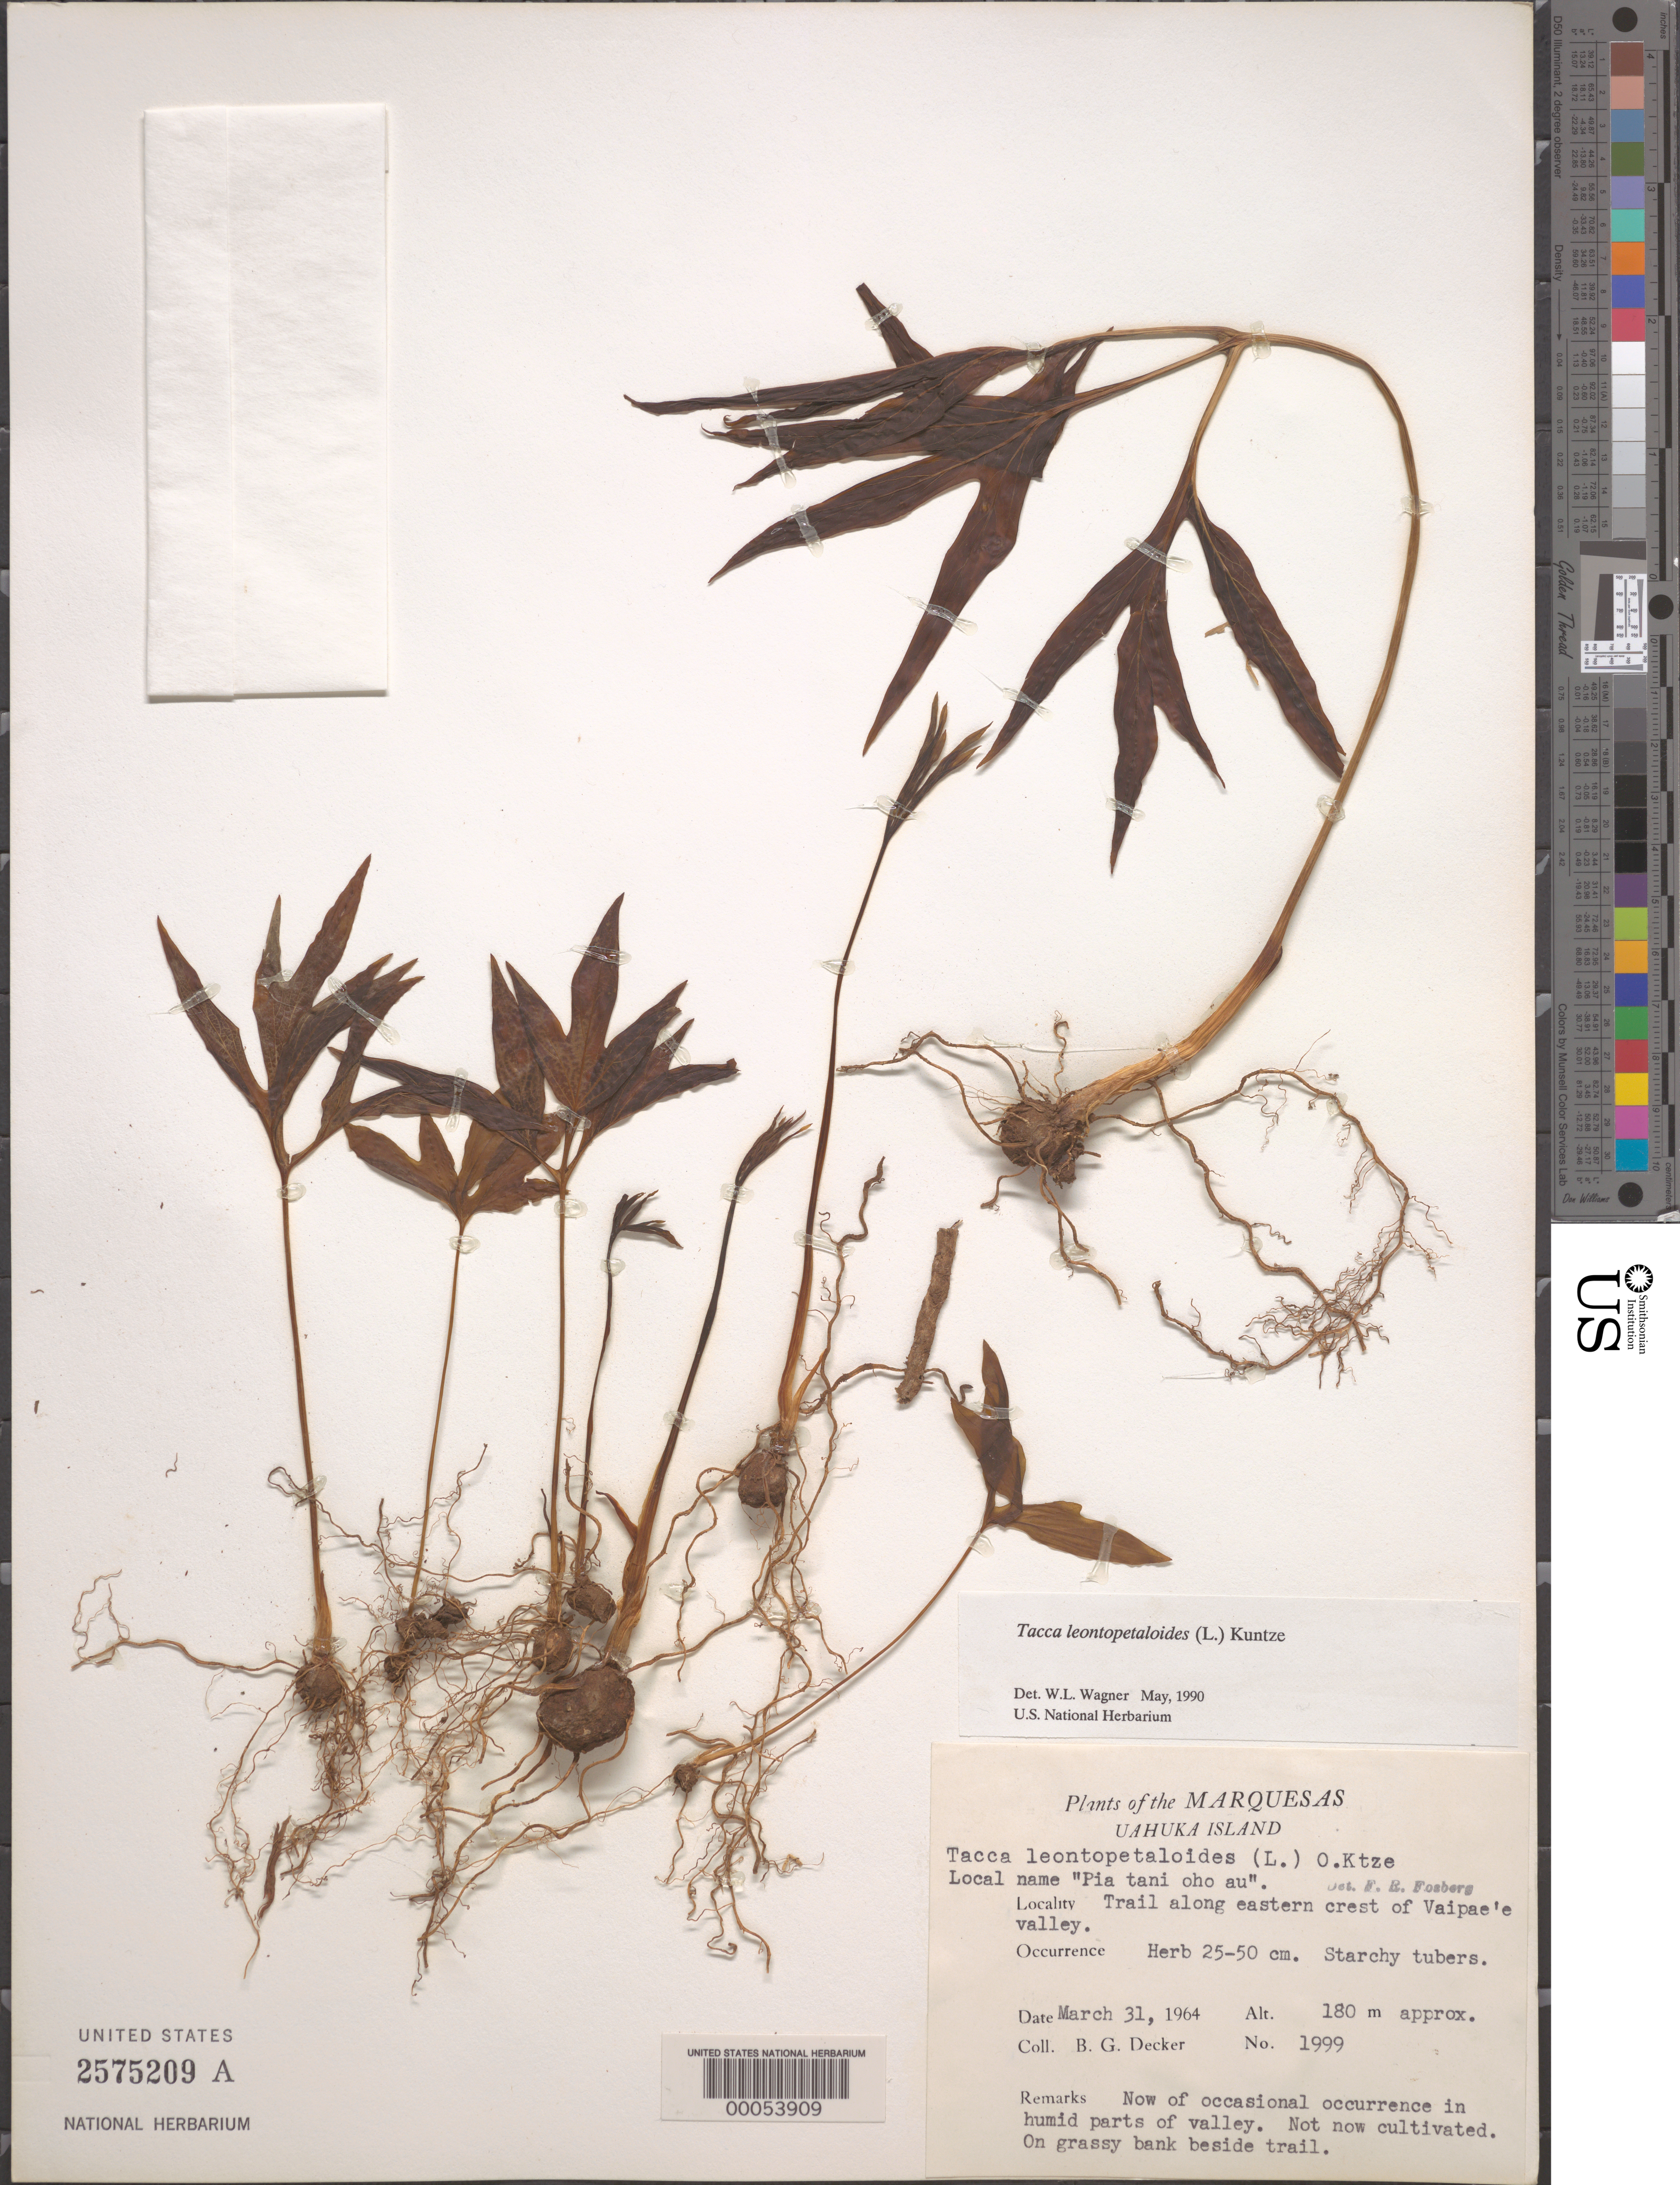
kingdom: Plantae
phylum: Tracheophyta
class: Liliopsida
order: Dioscoreales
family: Dioscoreaceae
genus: Tacca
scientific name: Tacca leontopetaloides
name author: (L.) Kuntze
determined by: Wagner, W. L., (BOT), Smithsonian Institution - National Museum of Natural History (UNITED STATES)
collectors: B. G. Decker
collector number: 1999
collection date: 1964-03-31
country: French Polynesia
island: Ua Huka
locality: trail along E crest of Vaipae'e Valley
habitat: Now of occasional occurrence in humid parts of the valley. On grassy bank beside trail. Not now cultivated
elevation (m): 180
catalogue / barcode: US 2575209A